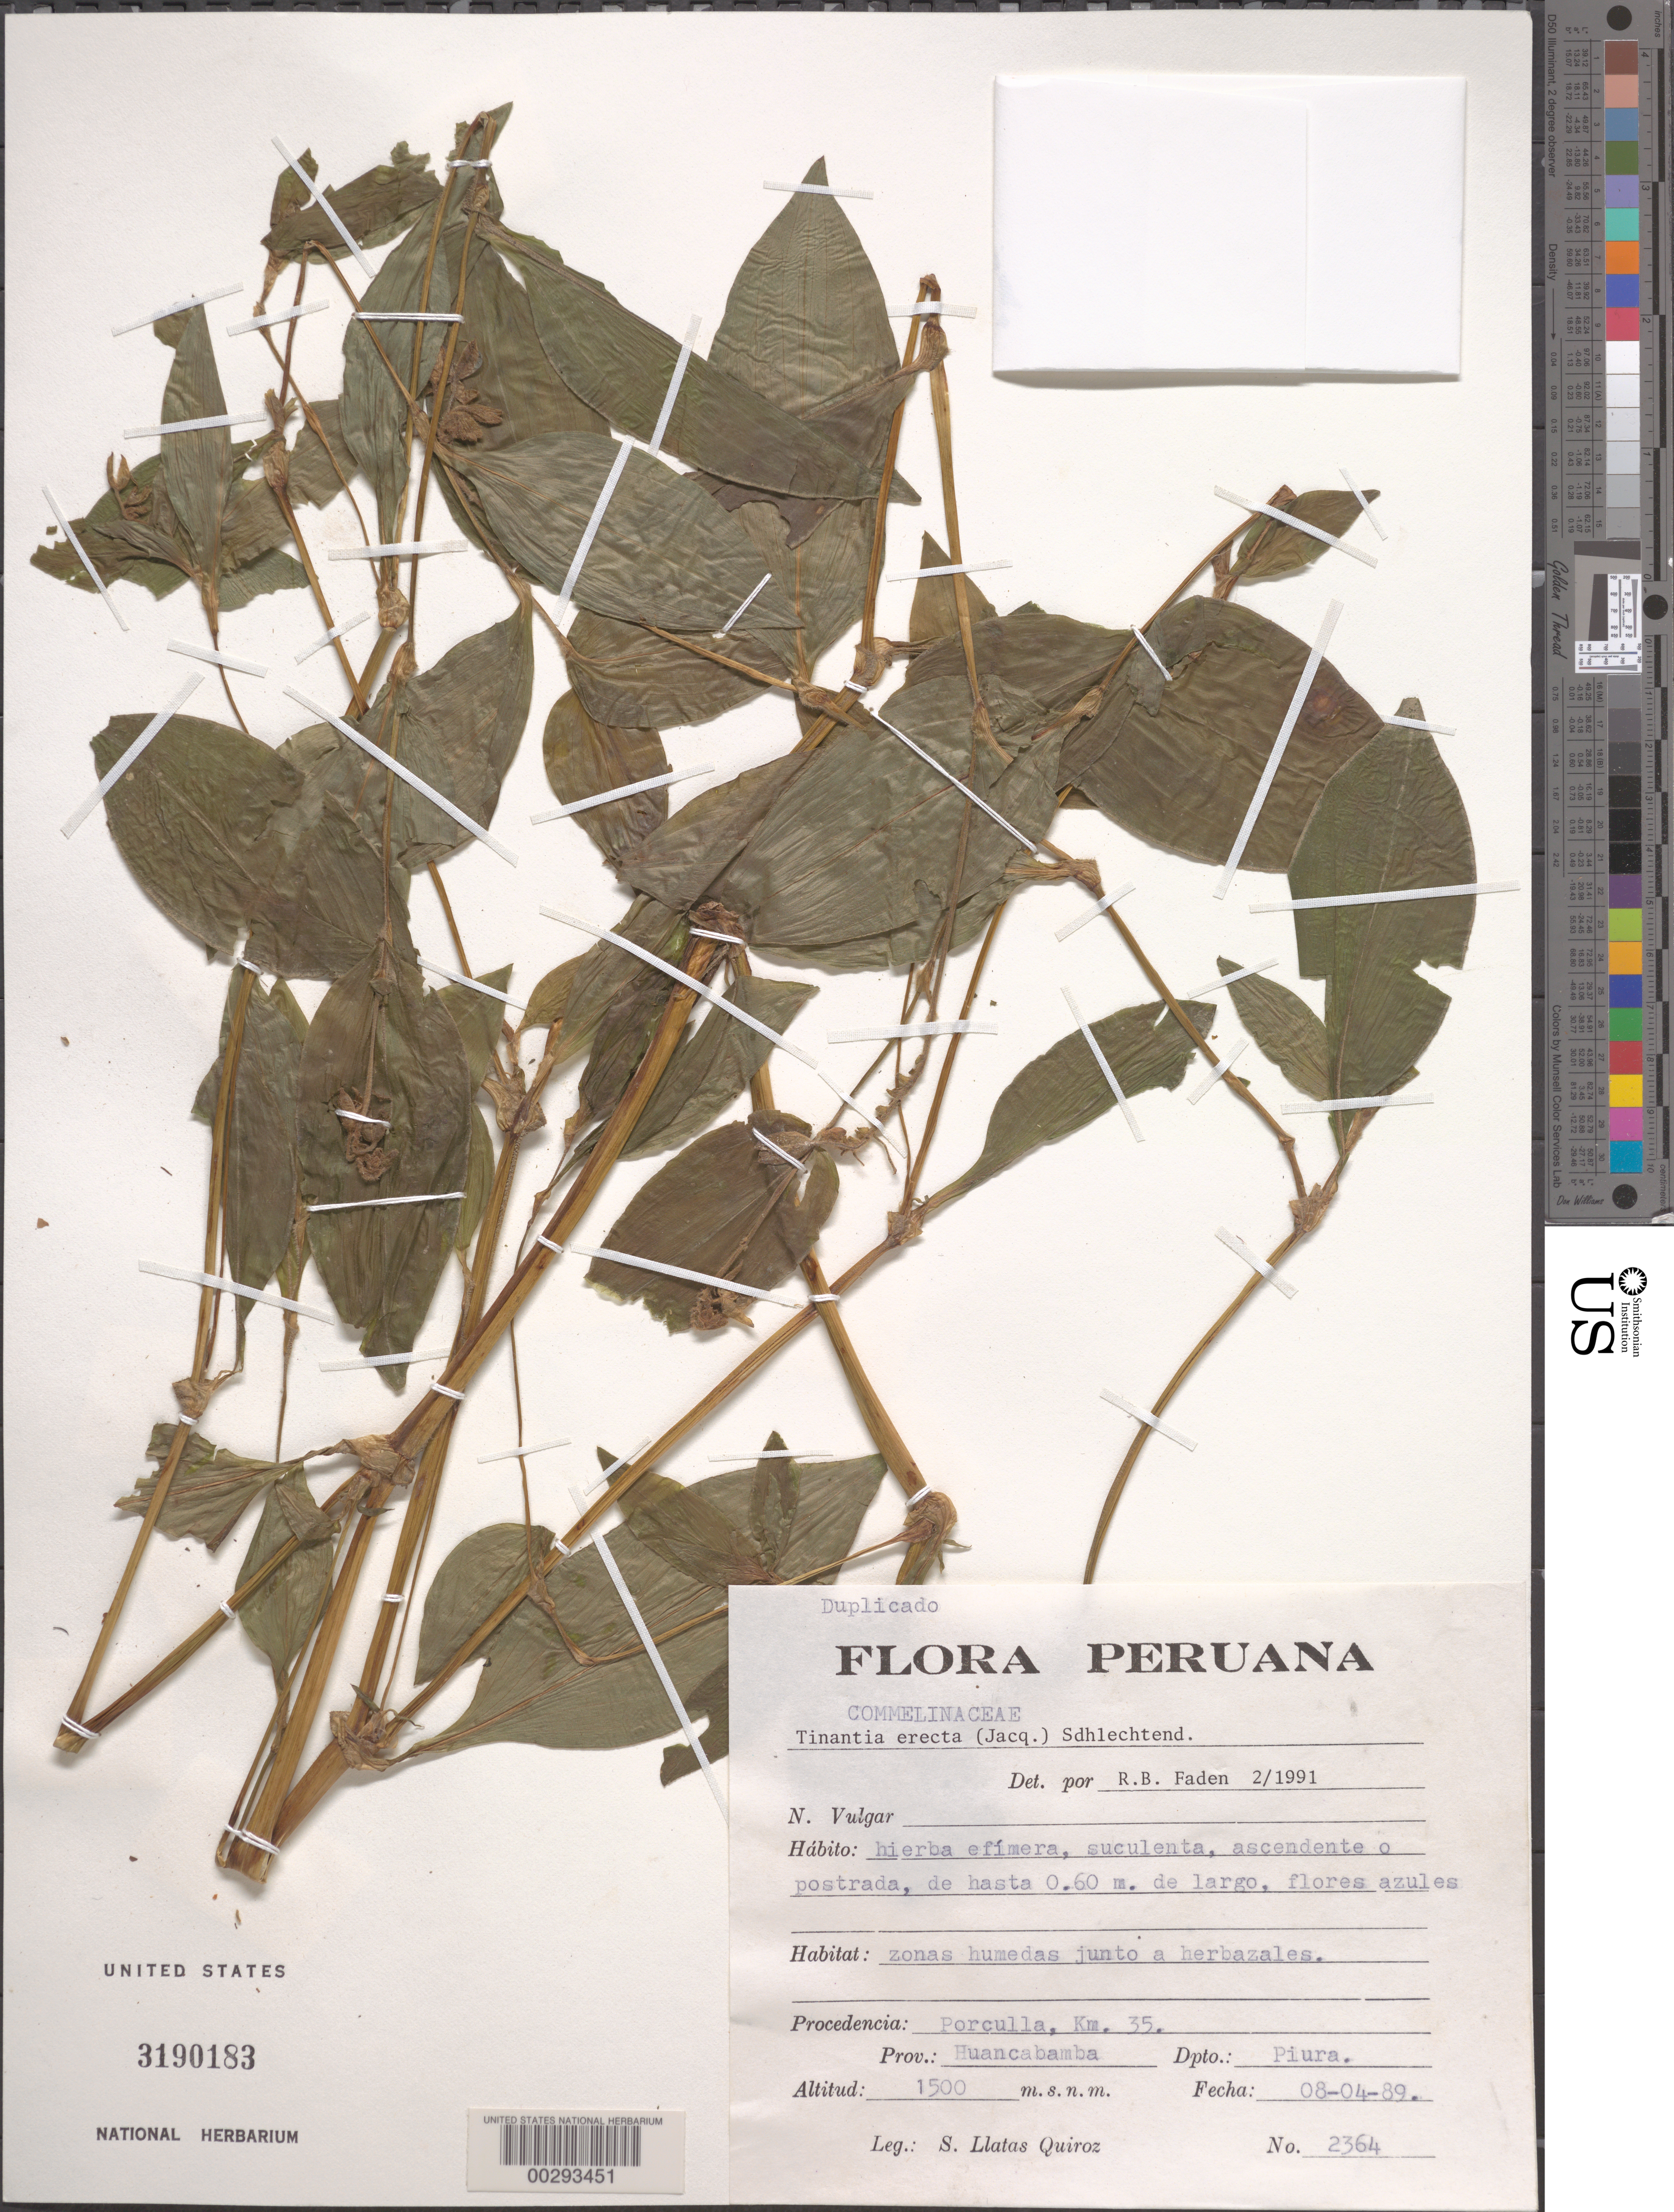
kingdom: Plantae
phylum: Tracheophyta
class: Liliopsida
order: Commelinales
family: Commelinaceae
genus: Tinantia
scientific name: Tinantia erecta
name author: (Jacq.) Fenzl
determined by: Faden, Robert B., (US), Smithsonian Institution - National Museum of Natural History (UNITED STATES)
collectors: S. Llatas Quiroz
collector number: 2364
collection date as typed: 08 Apr 1989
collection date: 1989-04-08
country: Peru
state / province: Piura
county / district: Huancabamba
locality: Porculla, km 35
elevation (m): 1500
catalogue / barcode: US 3190183